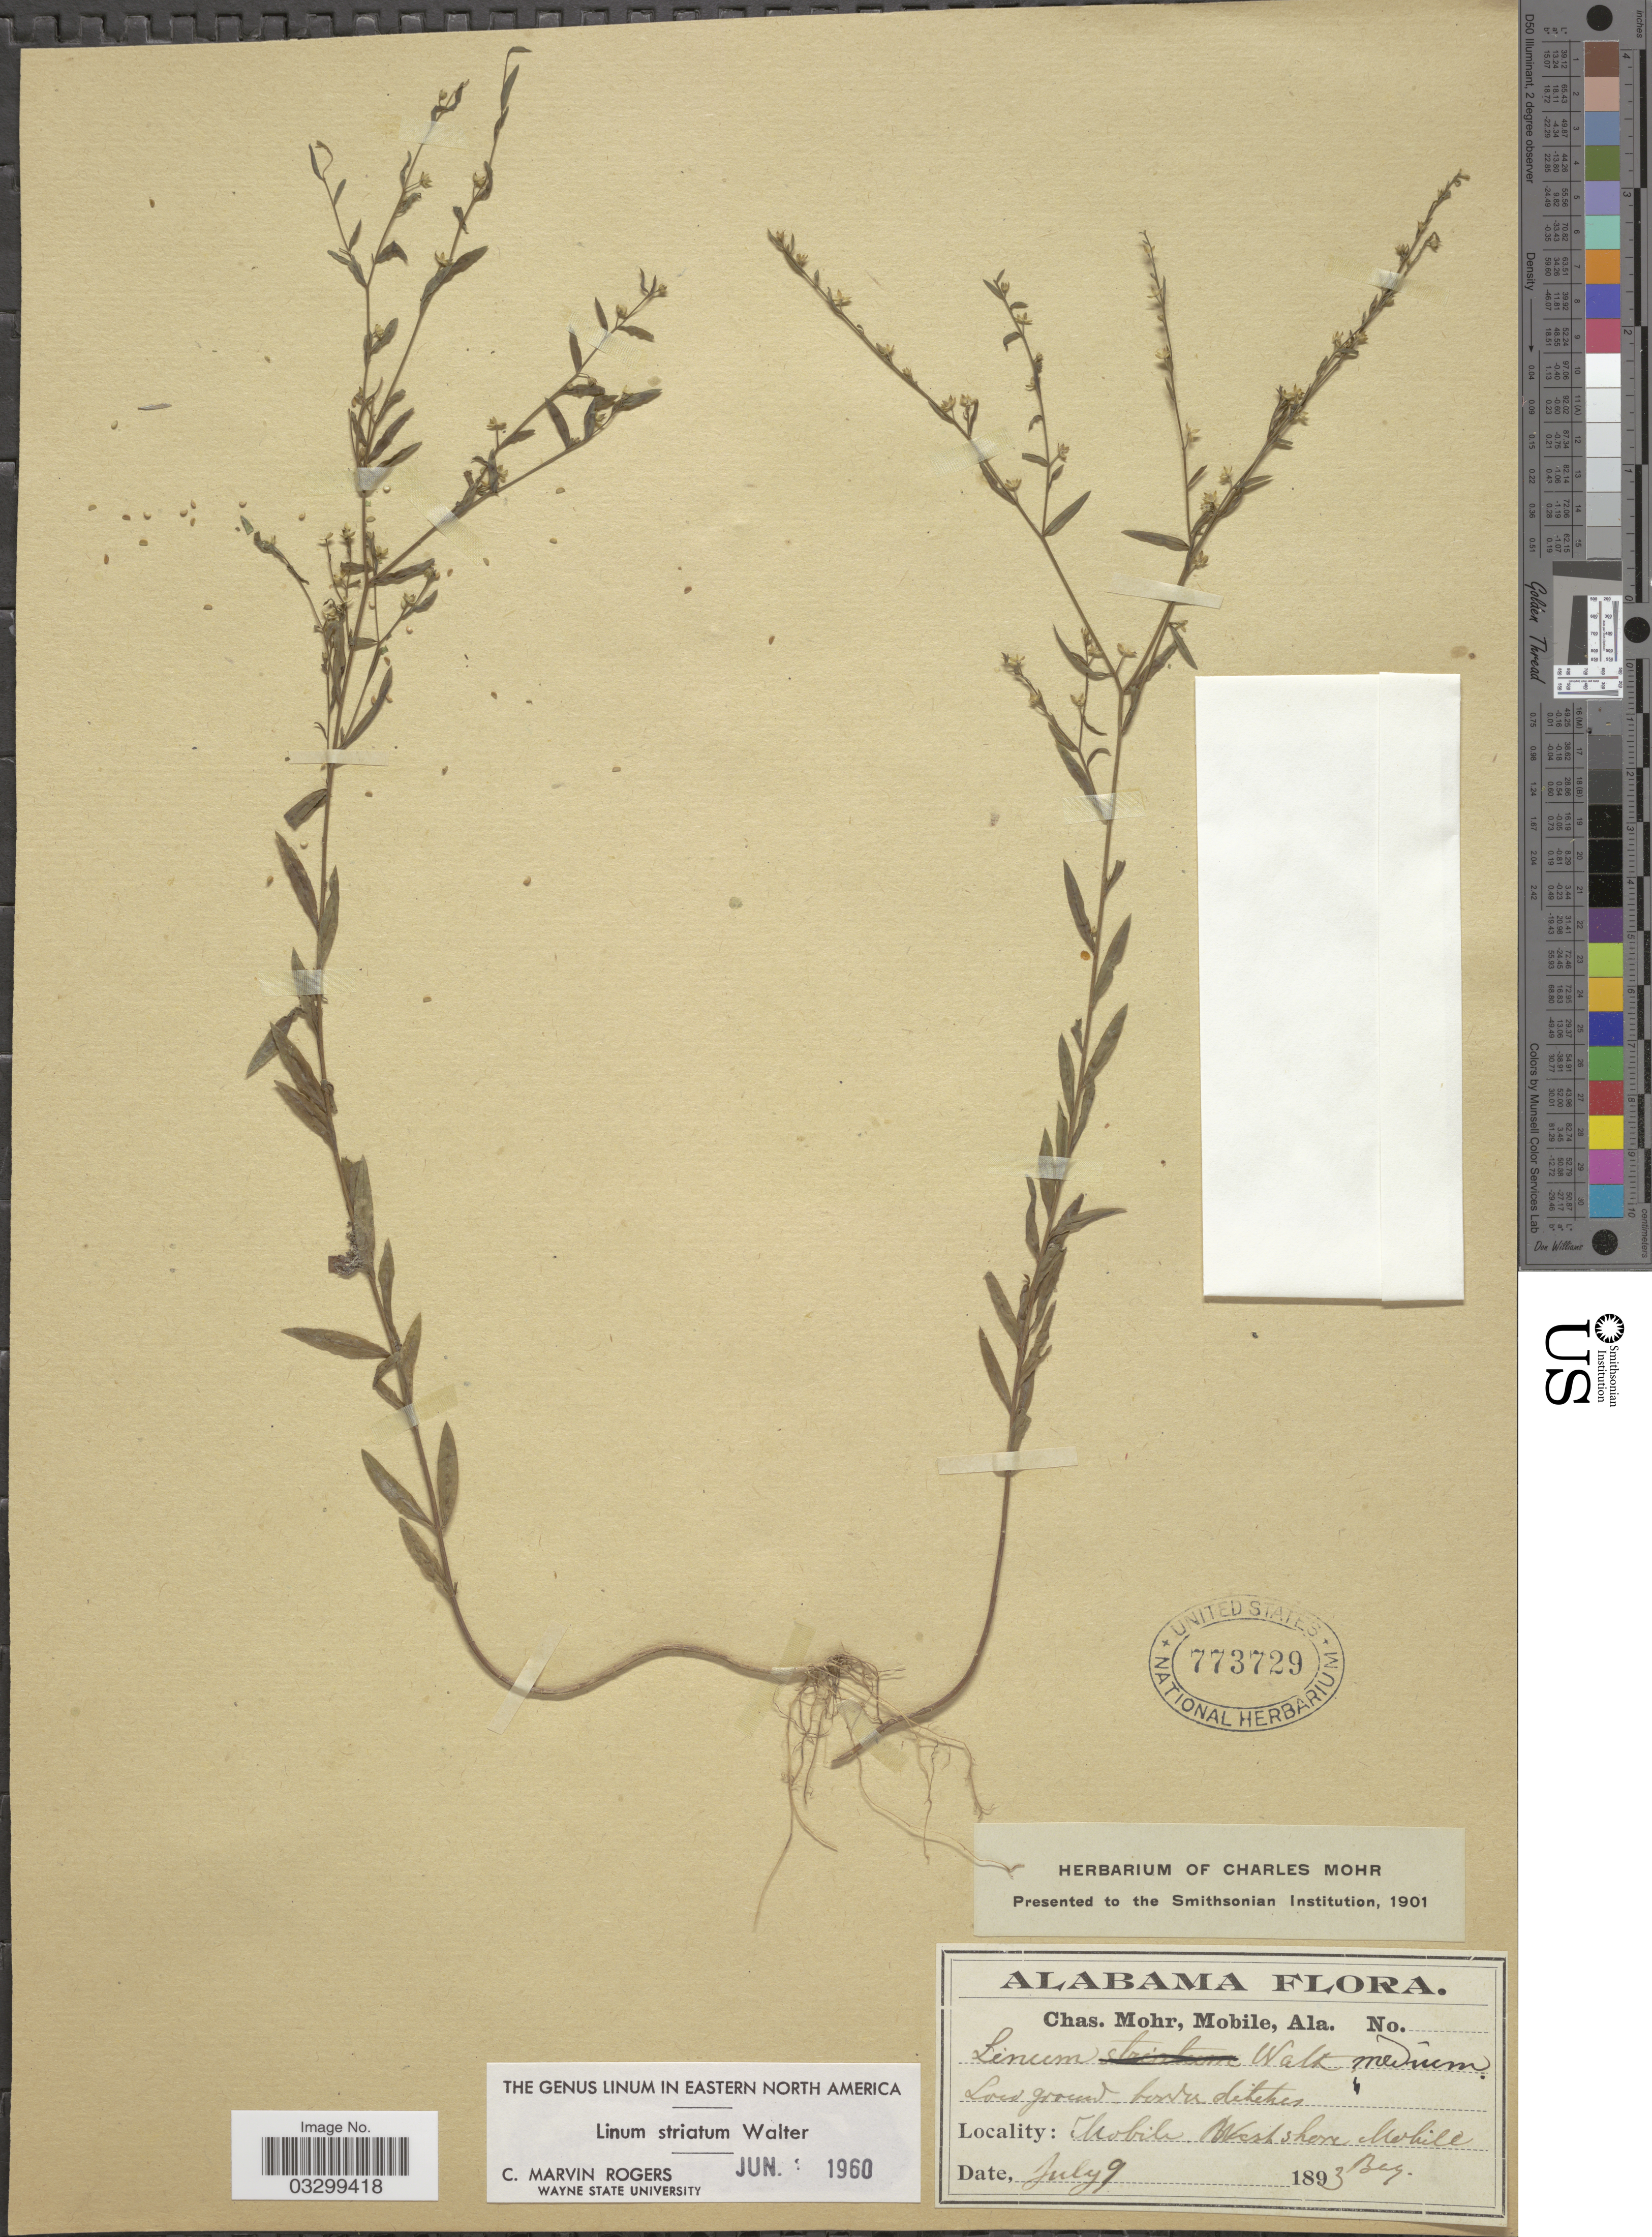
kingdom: Plantae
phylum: Tracheophyta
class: Magnoliopsida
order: Malpighiales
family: Linaceae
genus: Linum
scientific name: Linum striatum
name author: Walter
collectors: Mohr, C. T. (herbarium)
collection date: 1893-07-09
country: United States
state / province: Alabama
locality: Mobile West shore Mobile.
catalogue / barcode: US 773729